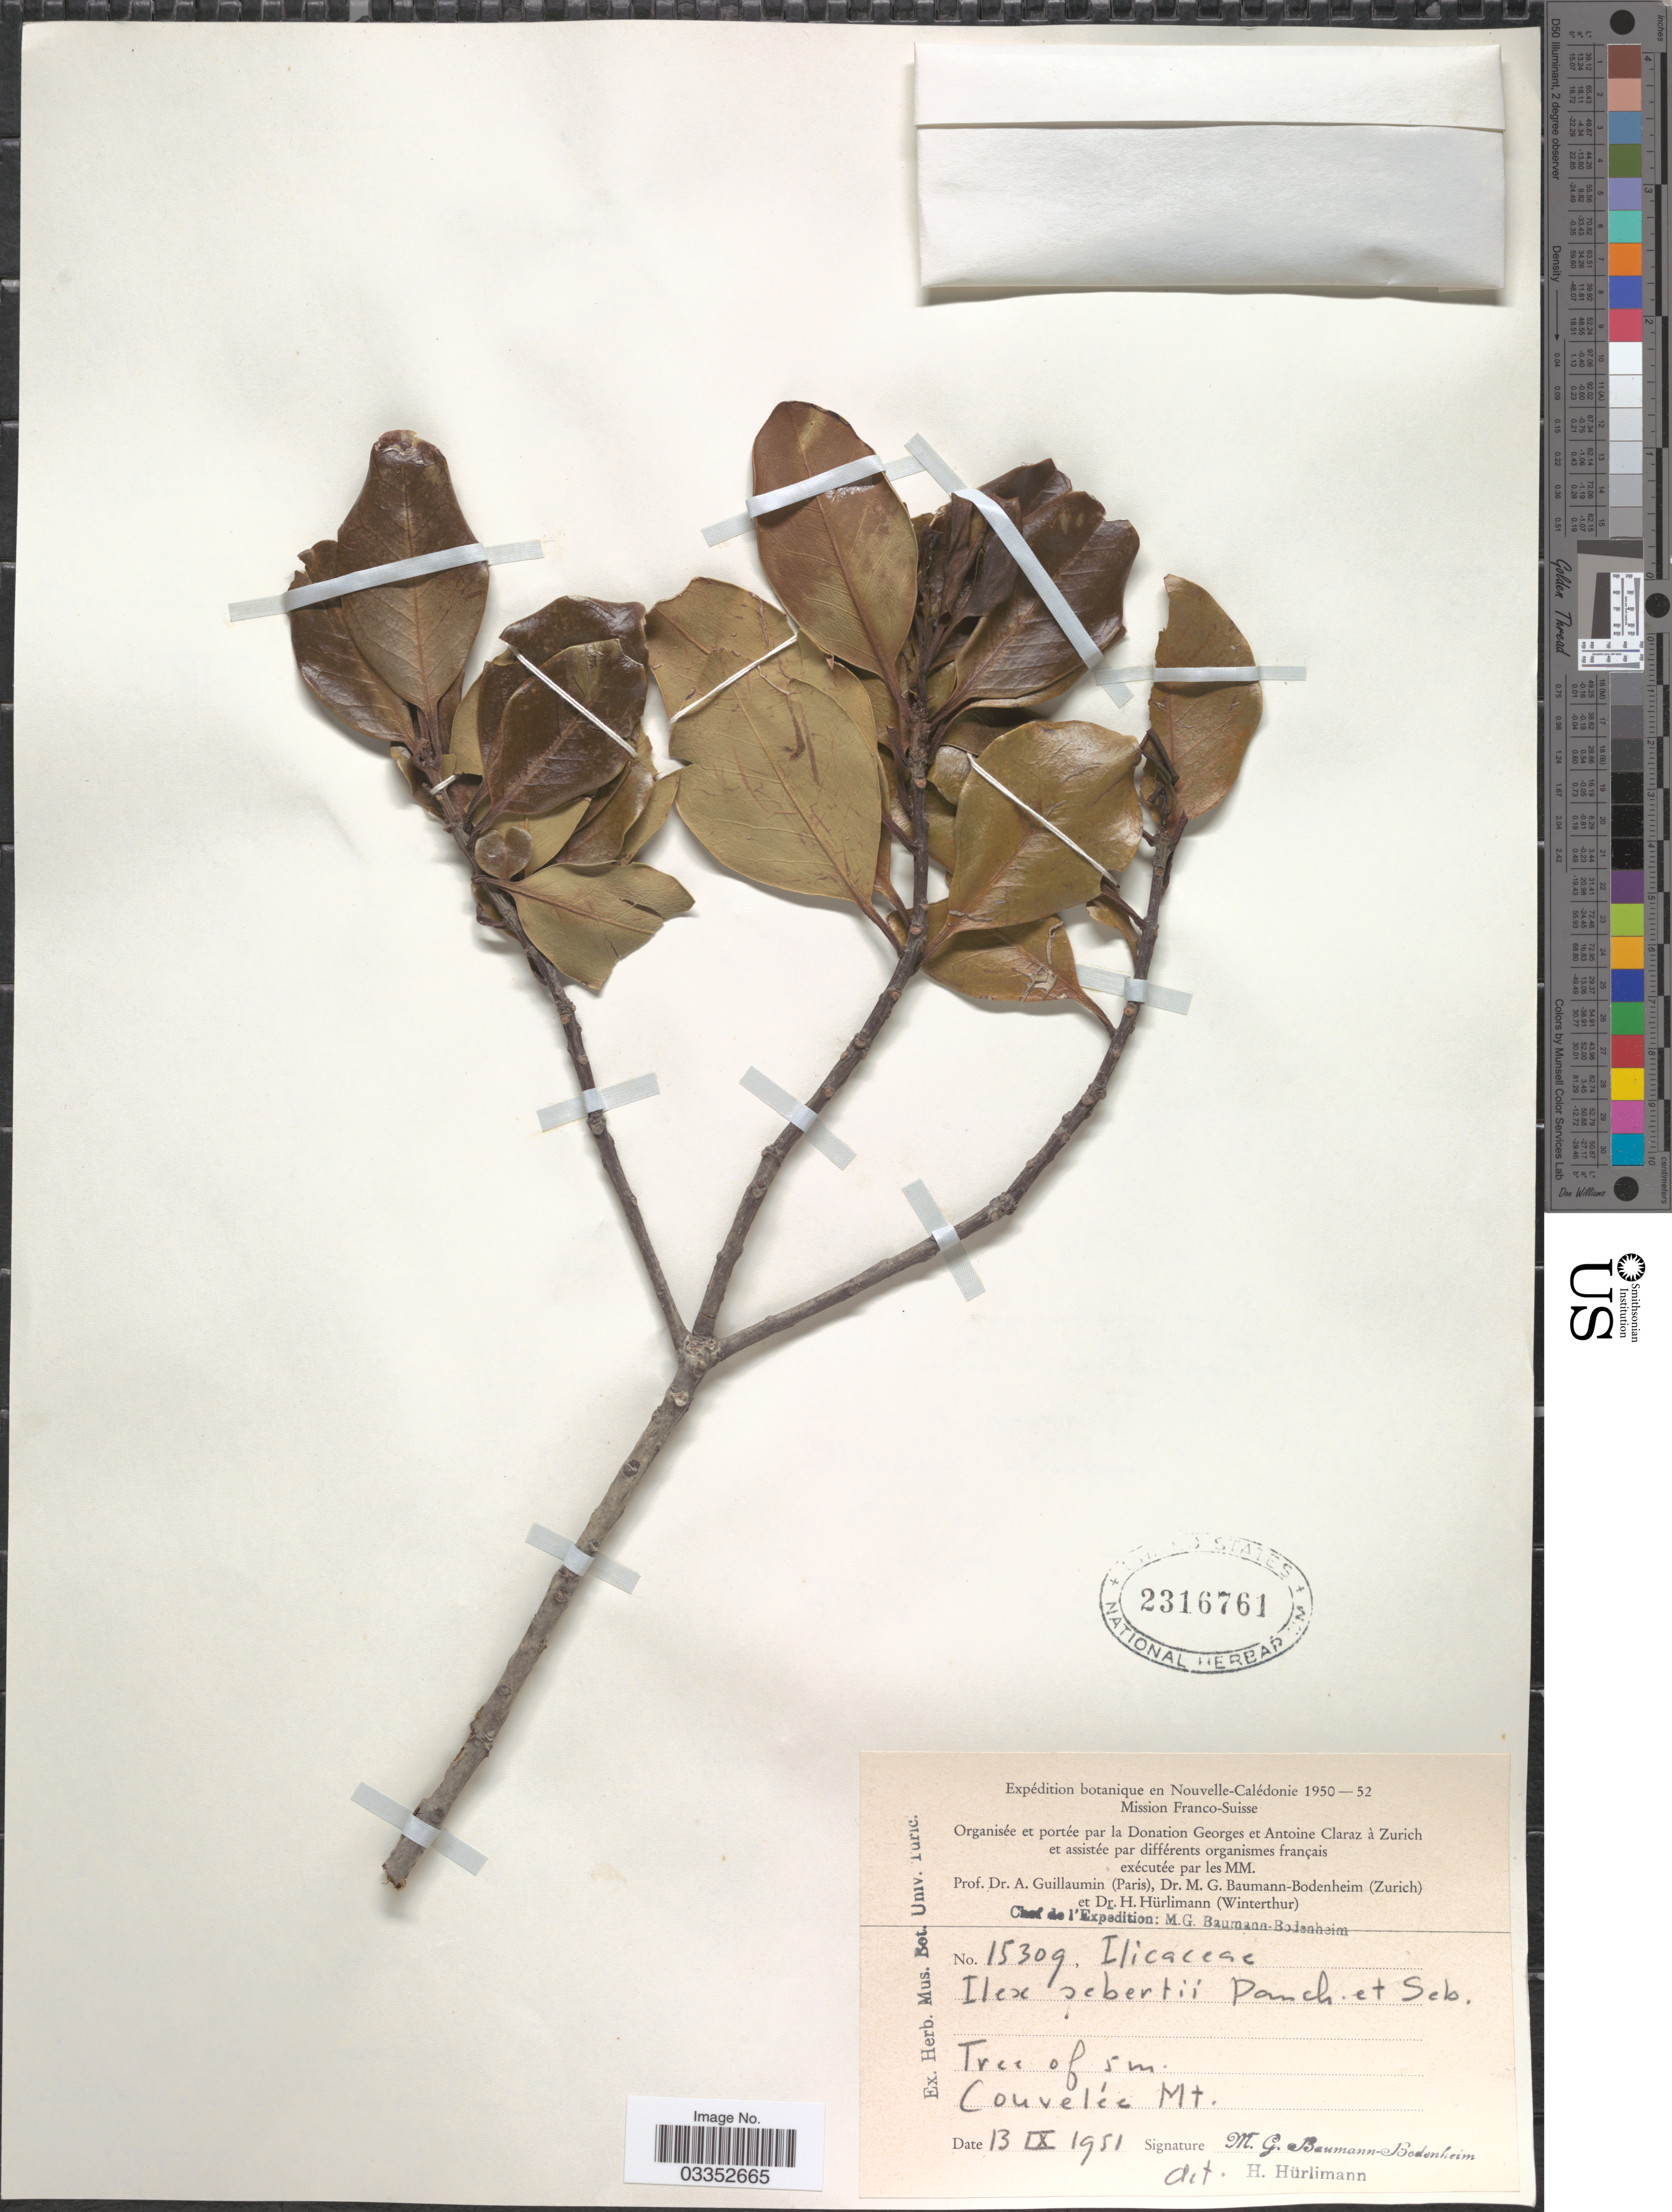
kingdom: Plantae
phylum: Tracheophyta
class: Magnoliopsida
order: Aquifoliales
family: Aquifoliaceae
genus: Ilex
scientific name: Ilex sebertii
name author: Pancher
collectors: M. G. Baumann-Bodenheim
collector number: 15309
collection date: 1951-09-13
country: New Caledonia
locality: Nouvelle-Calédonie. Couvelée Mt.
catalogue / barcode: US 2316761